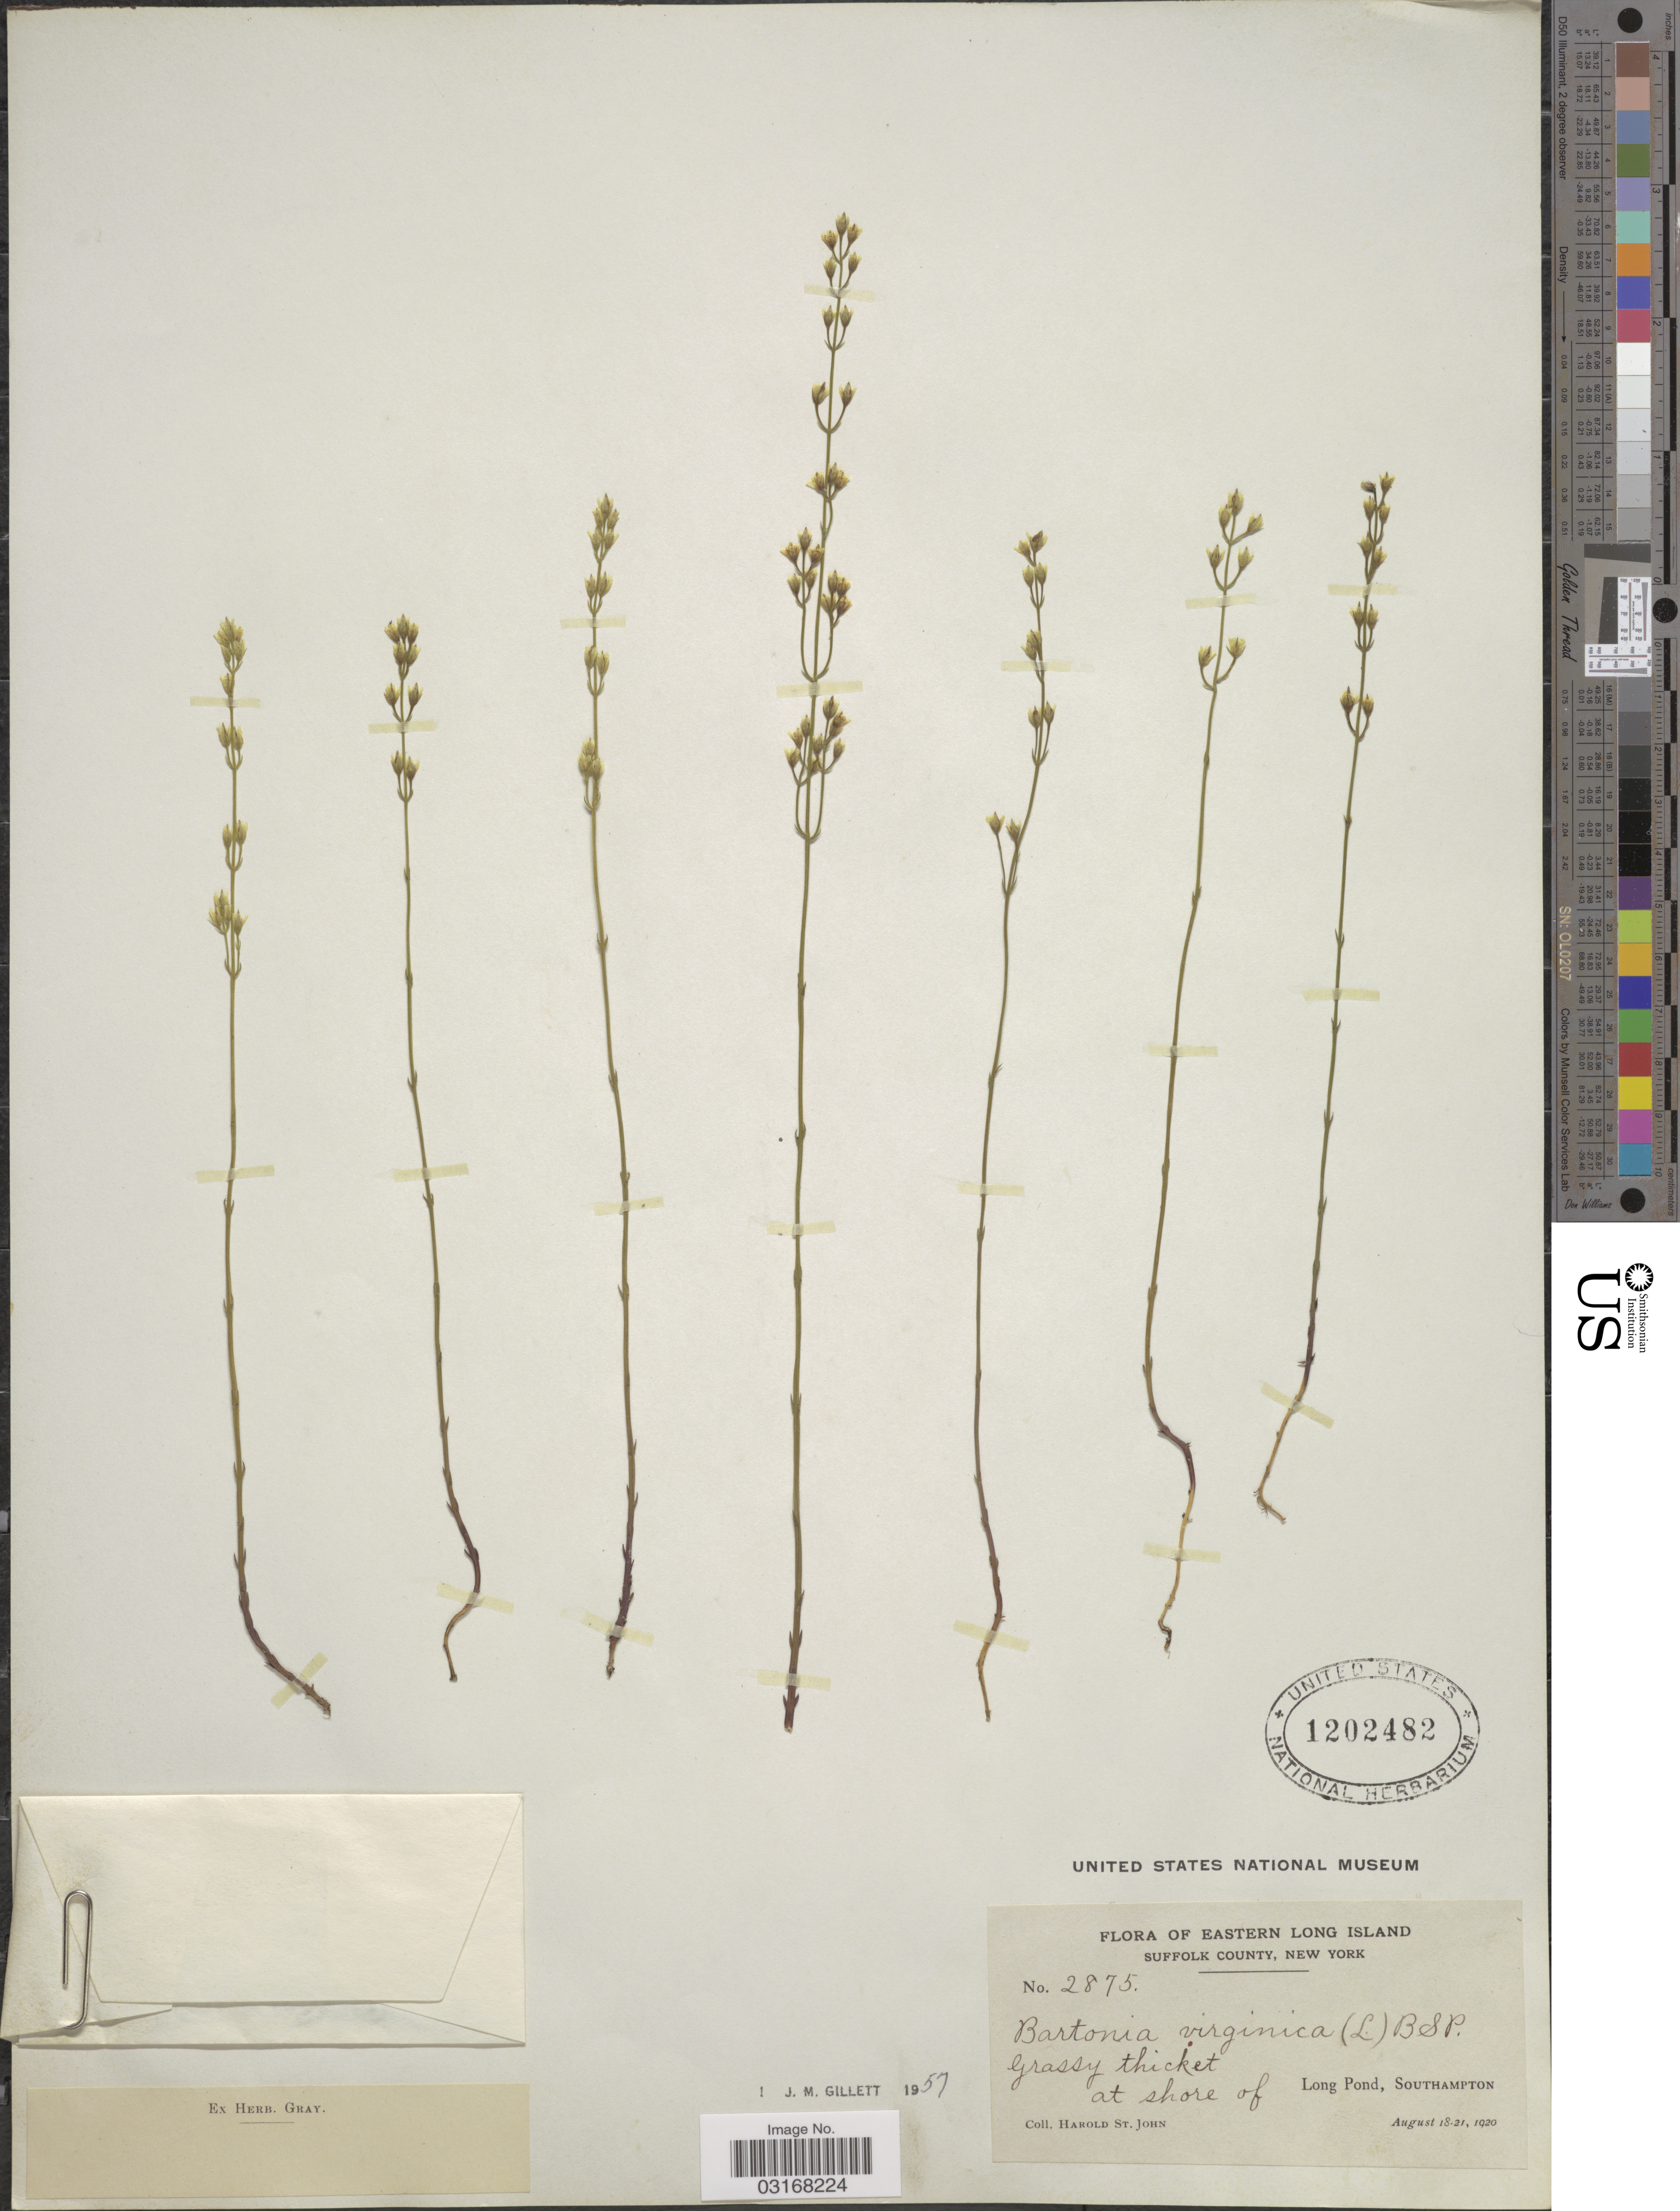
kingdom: Plantae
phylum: Tracheophyta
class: Magnoliopsida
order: Gentianales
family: Gentianaceae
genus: Bartonia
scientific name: Bartonia virginica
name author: (L.) Britton, Stearns & Poggenb.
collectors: H. St. John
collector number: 2875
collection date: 1920-08-18/1920-08-21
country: United States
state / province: New York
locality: Eastern Long Island. Suffolk County. At shore of Long Pond, Southampton.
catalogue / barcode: US 1202482